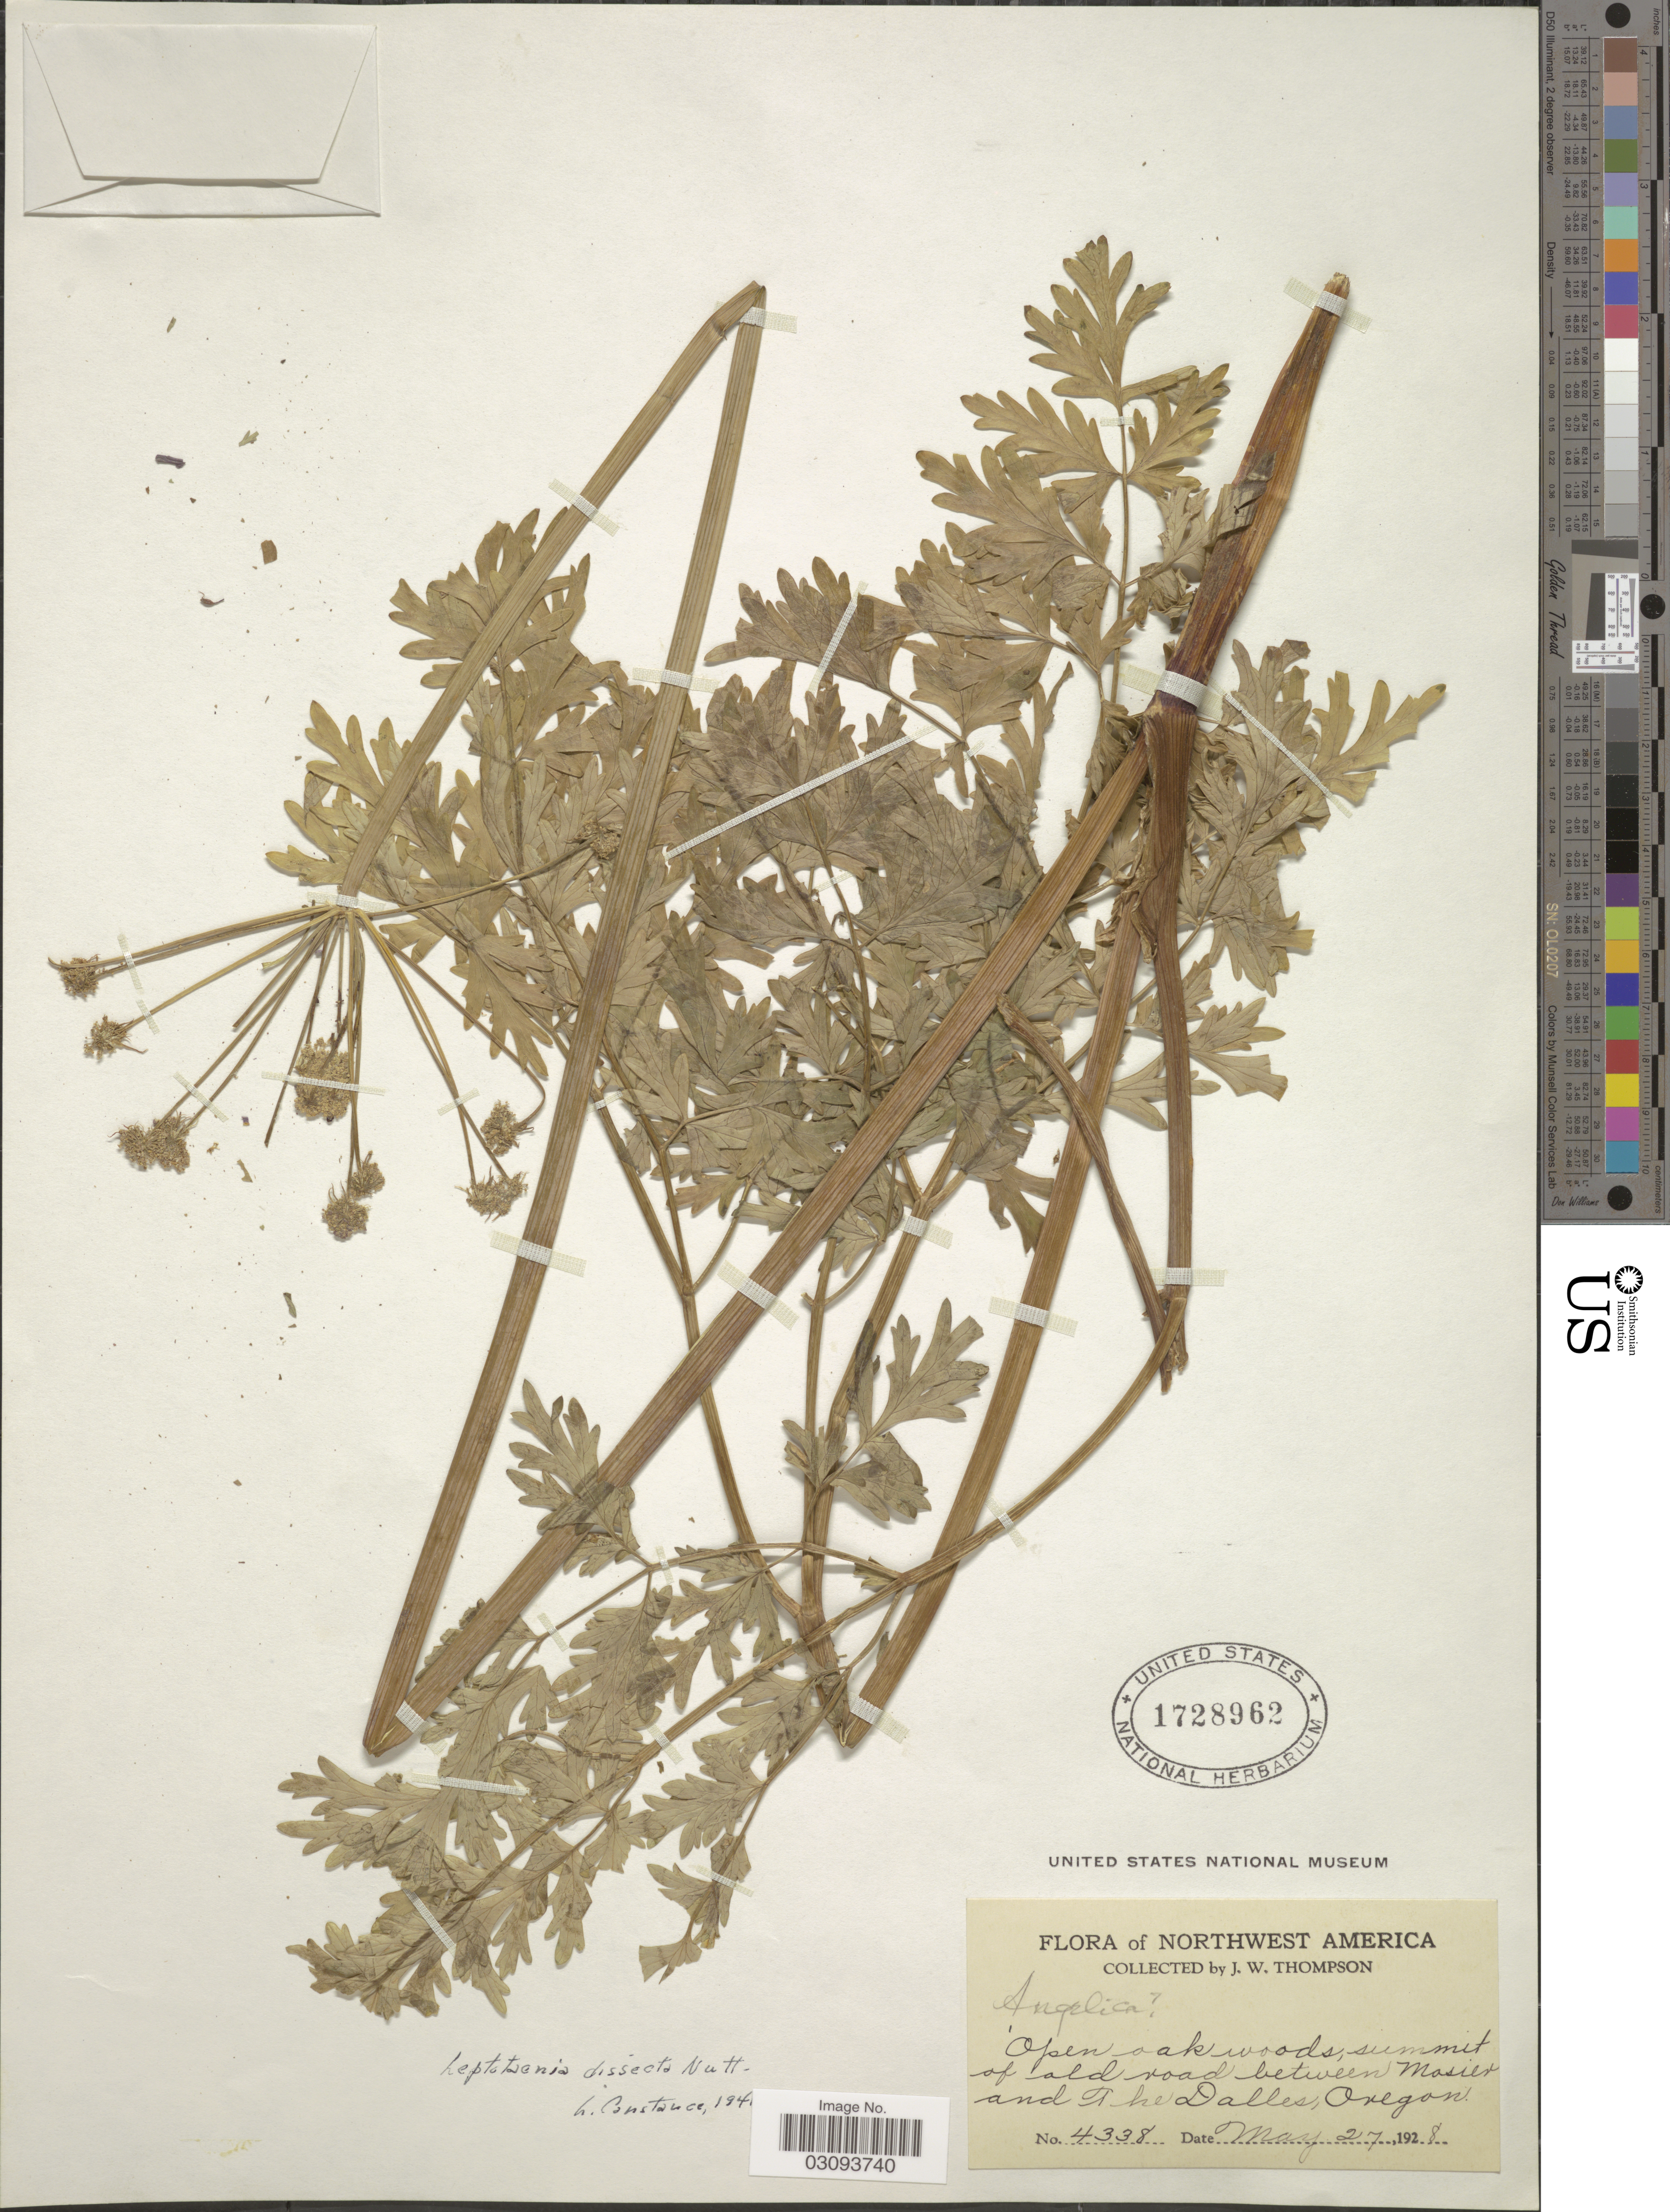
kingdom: Plantae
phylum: Tracheophyta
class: Magnoliopsida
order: Apiales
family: Apiaceae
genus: Lomatium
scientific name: Lomatium dissectum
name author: (Nutt.) Mathias & Constance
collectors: J. Thompson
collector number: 4338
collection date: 1928-05-27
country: United States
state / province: Oregon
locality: Open oak woods, summit of old road between Mosier and The Dalles.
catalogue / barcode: US 1728962